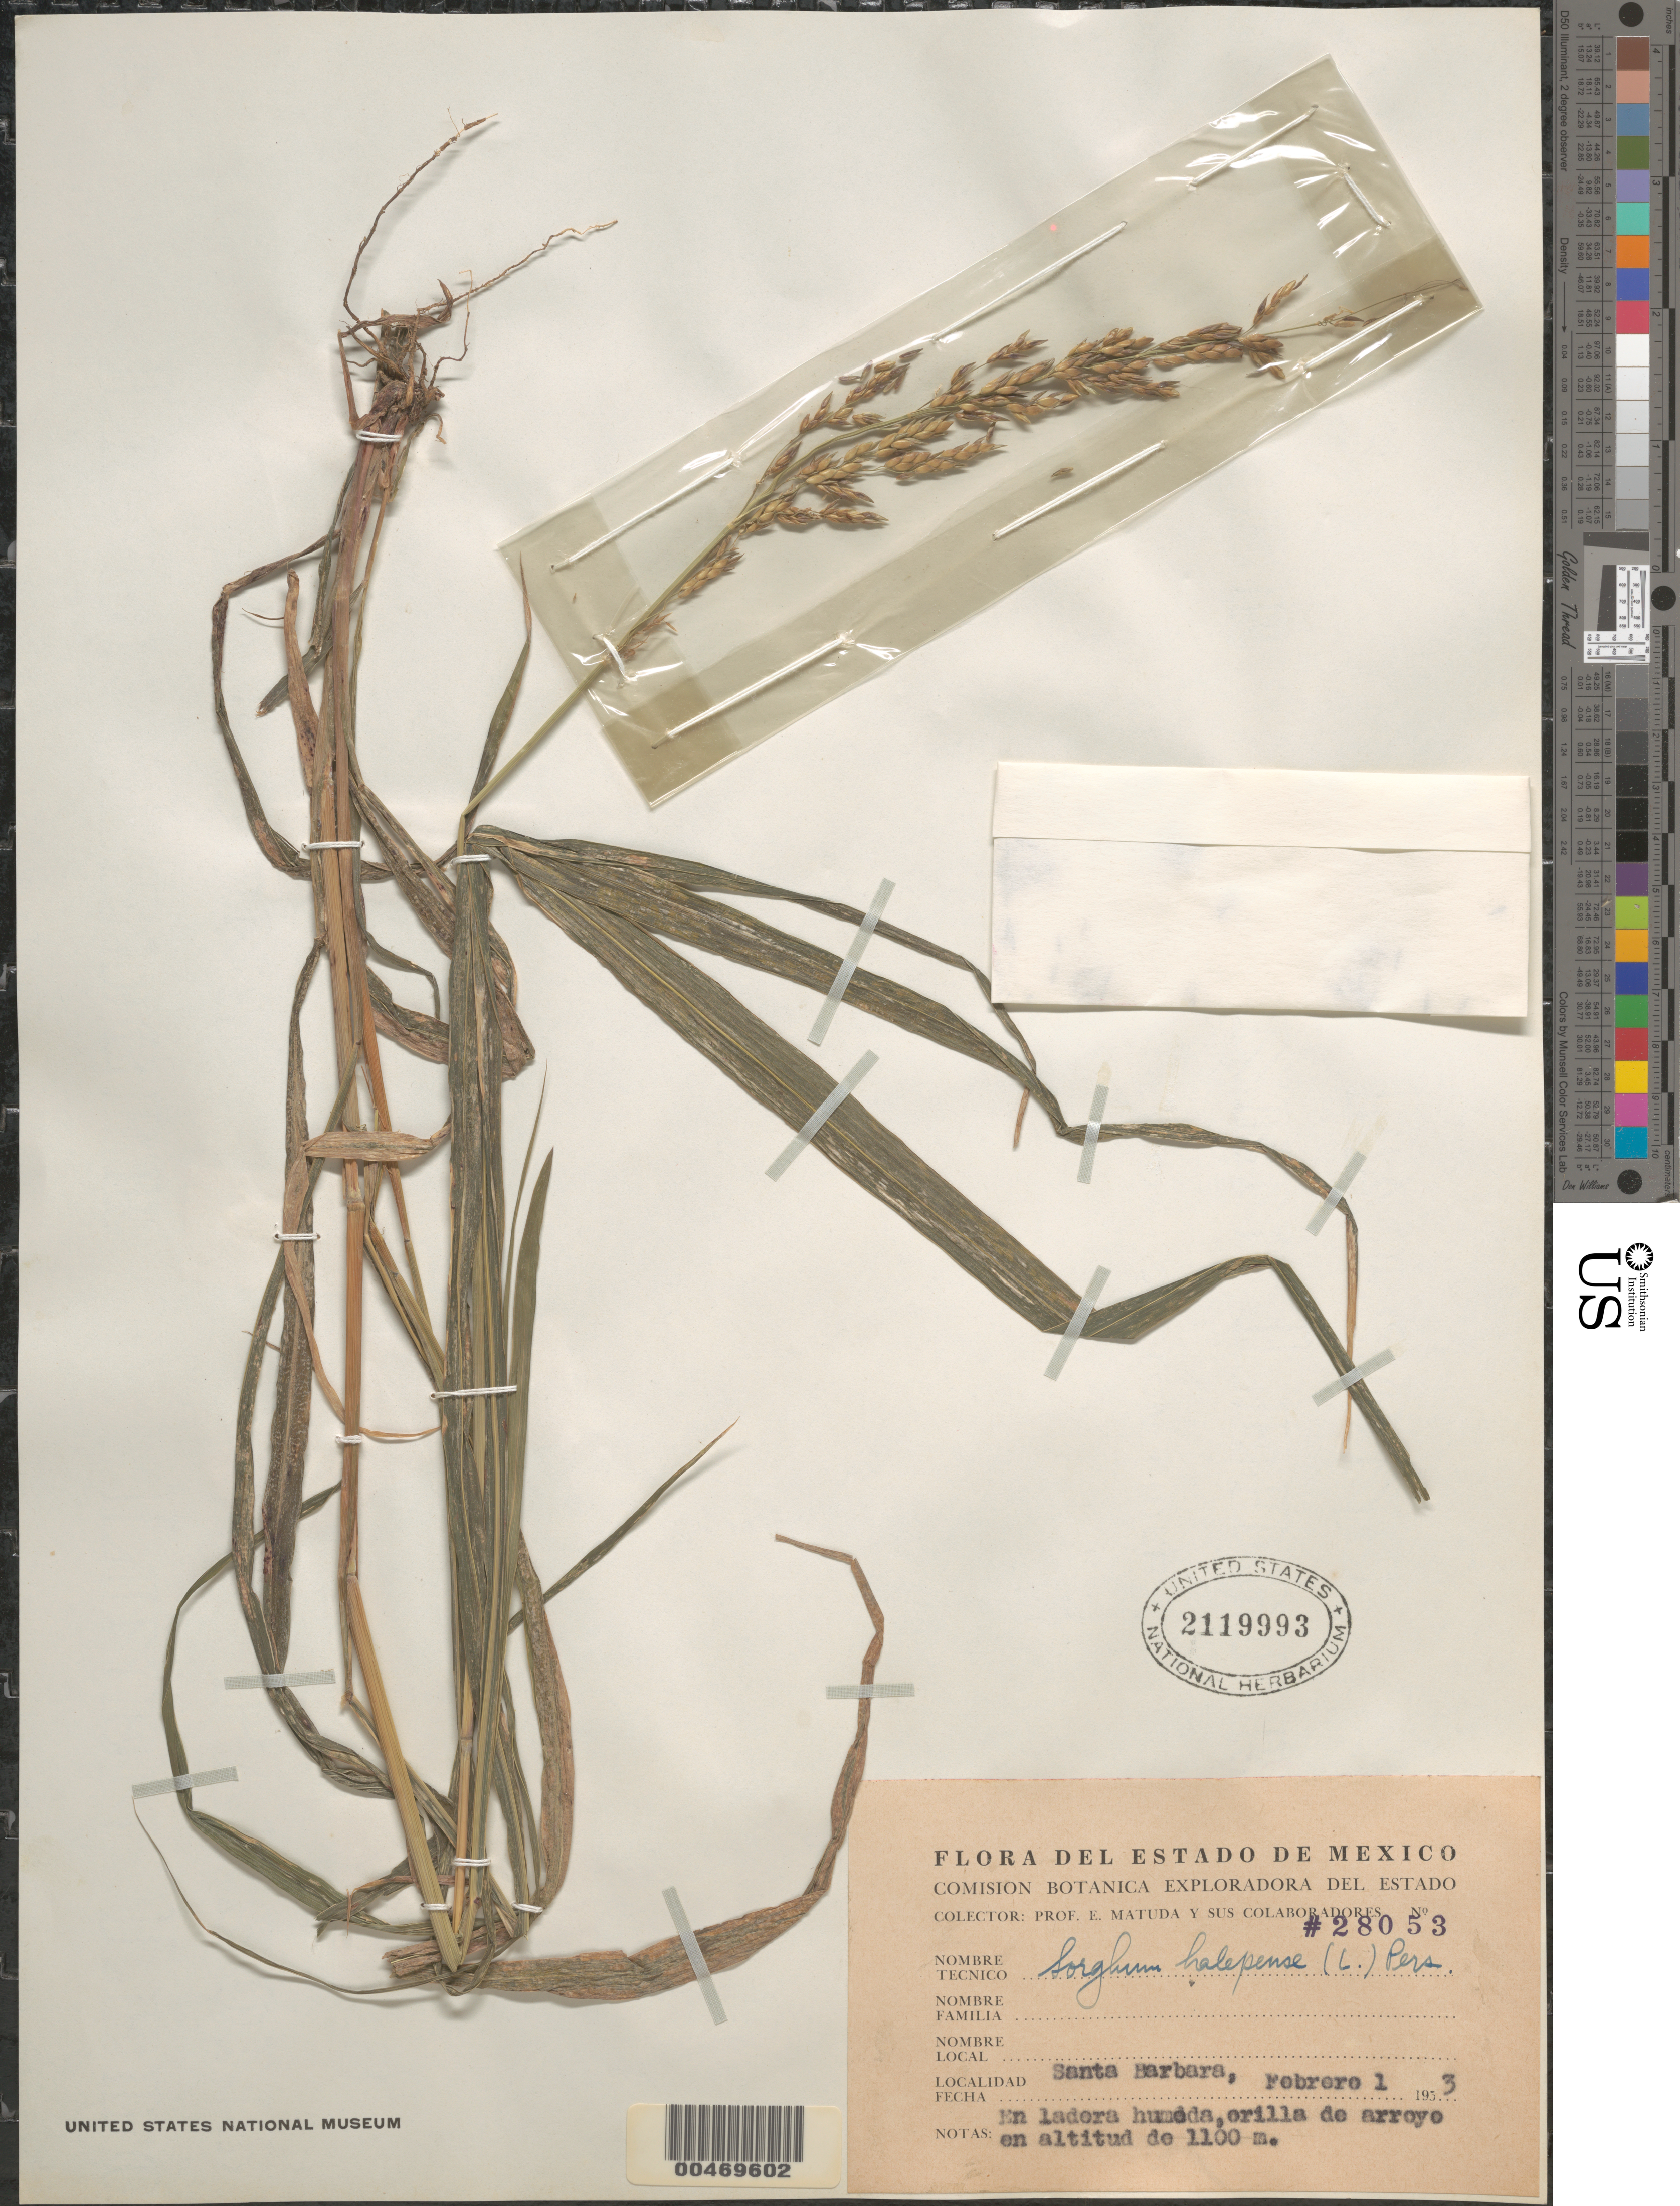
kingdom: Plantae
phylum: Tracheophyta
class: Liliopsida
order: Poales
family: Poaceae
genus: Sorghum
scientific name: Sorghum halepense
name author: (L.) Pers.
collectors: E. Matuda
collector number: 28053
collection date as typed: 1 Feb 1953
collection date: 1953-02-01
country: Mexico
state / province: México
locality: Santa Barbara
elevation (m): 1100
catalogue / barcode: US 2119993